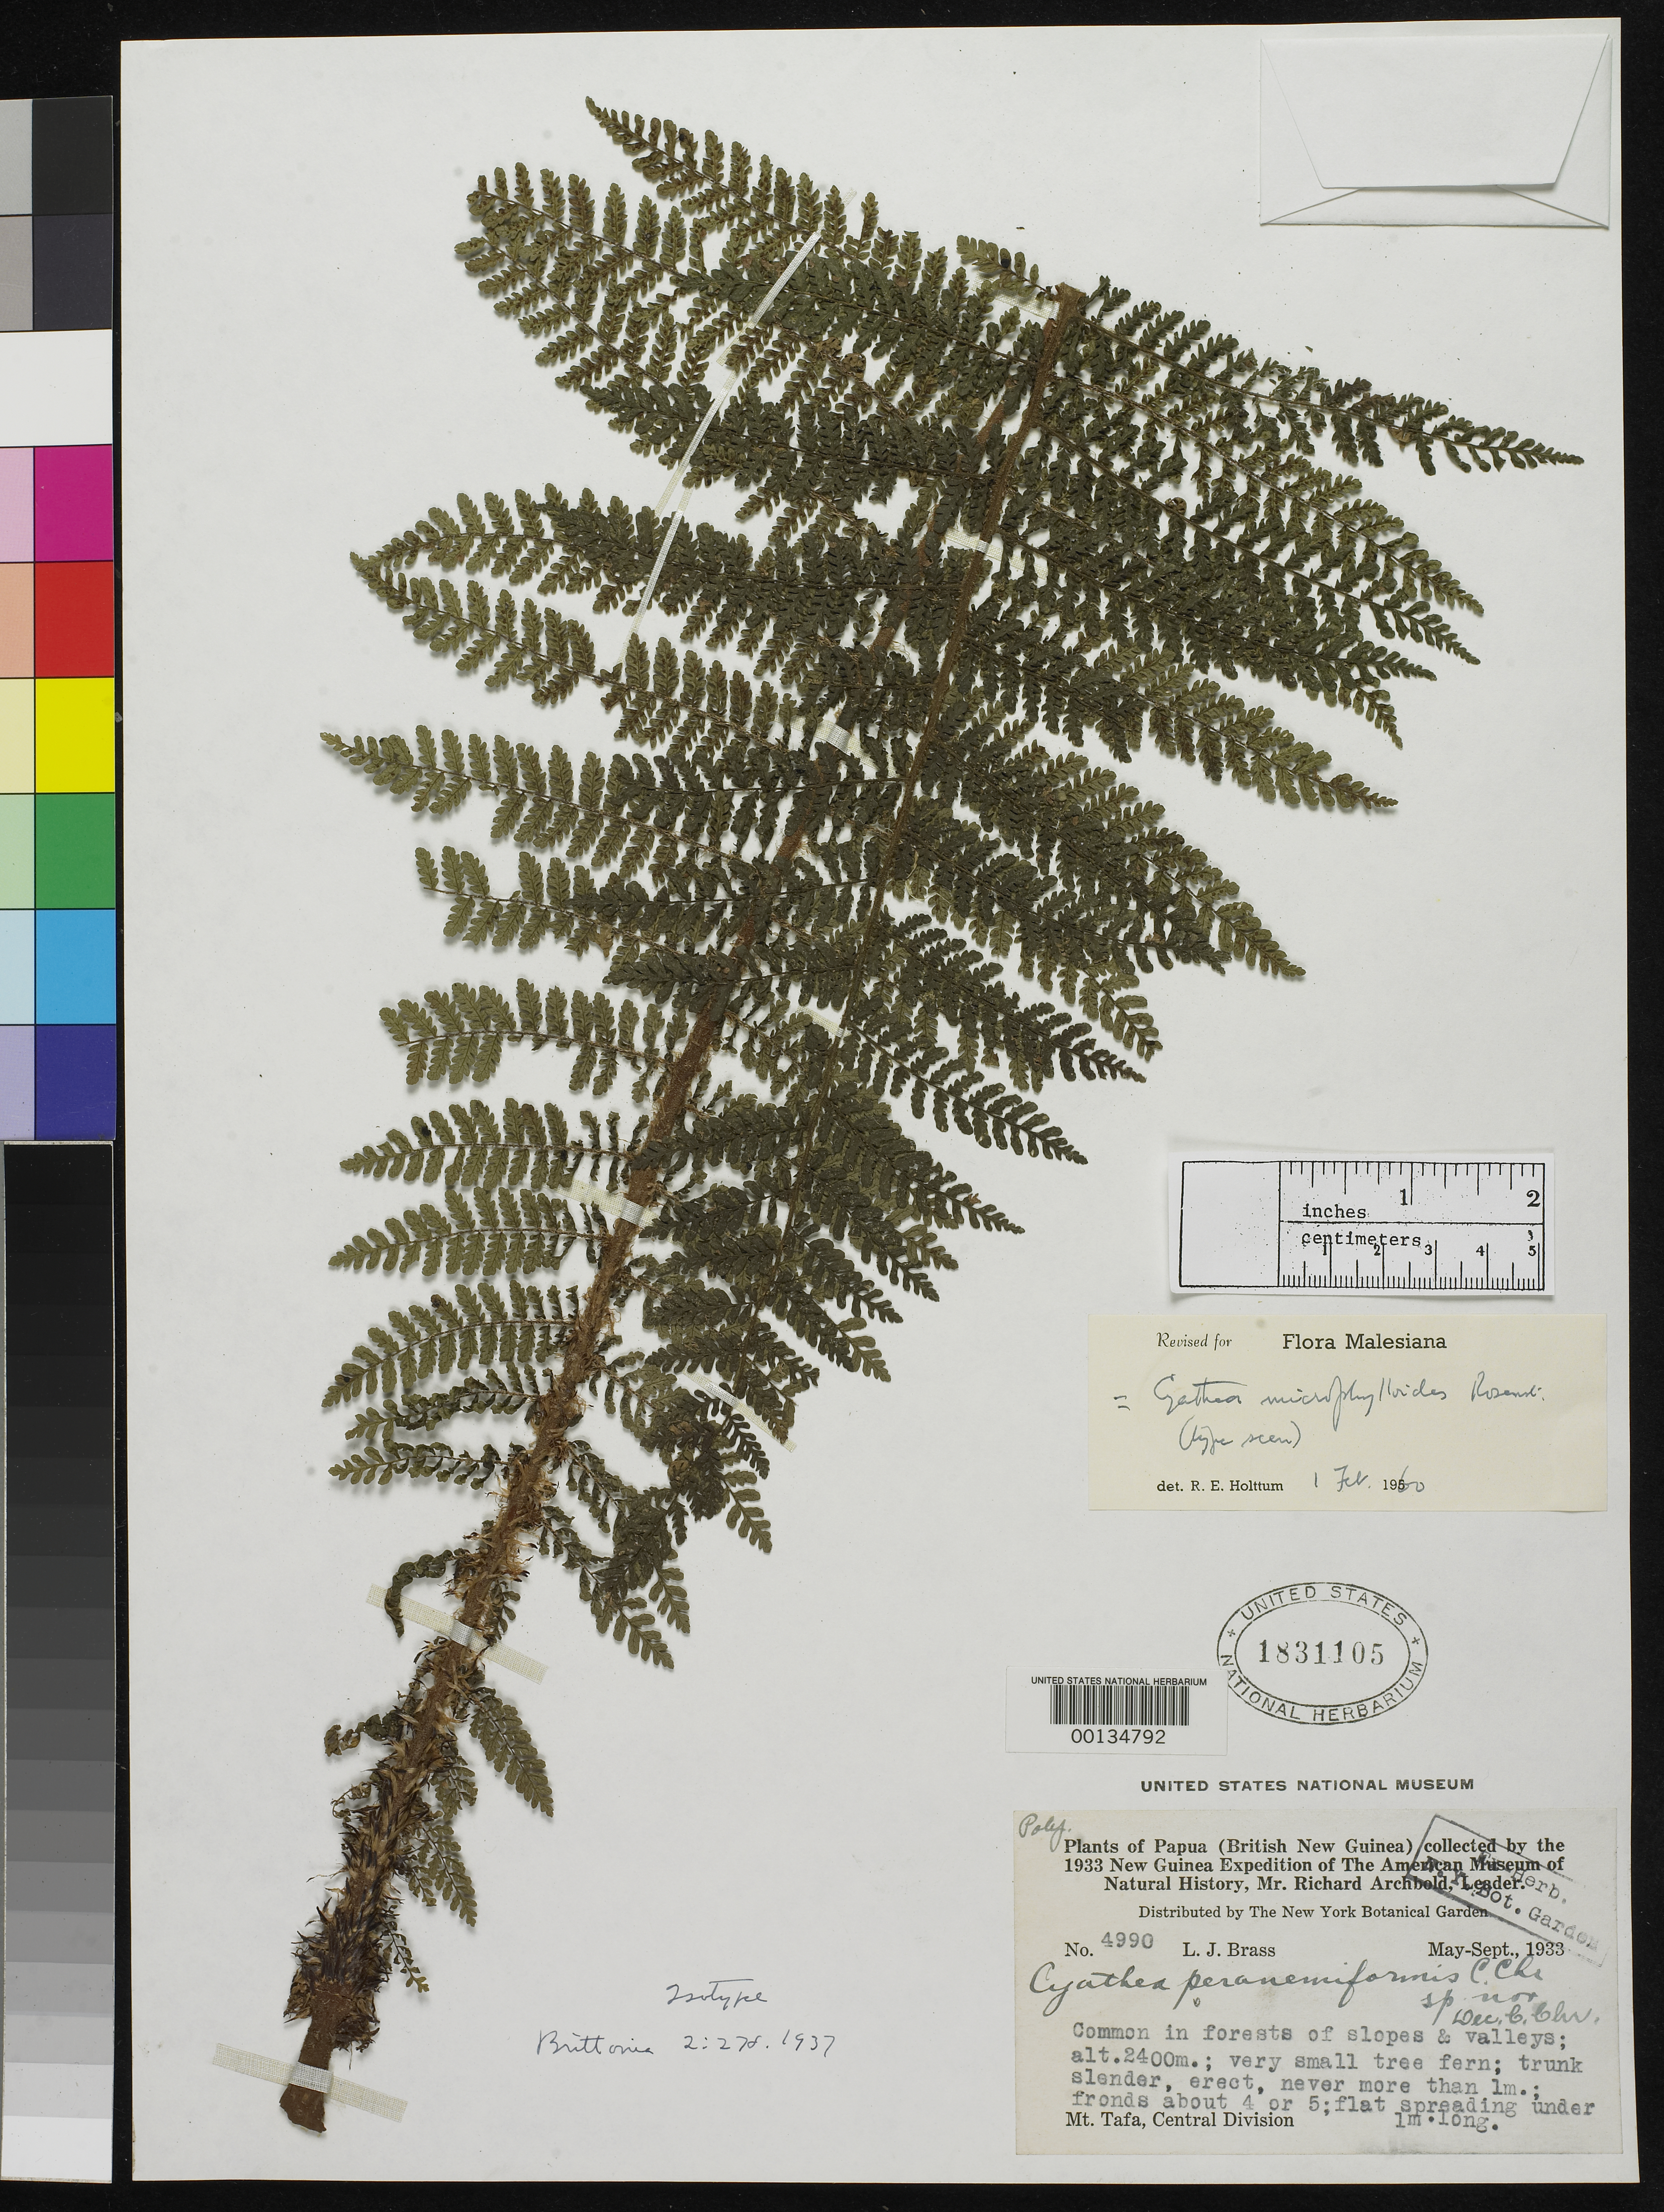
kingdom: Plantae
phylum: Tracheophyta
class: Polypodiopsida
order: Cyatheales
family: Cyatheaceae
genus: Cyathea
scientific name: Cyathea peranemiformis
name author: C. Chr.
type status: Type Collection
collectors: L. J. Brass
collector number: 4990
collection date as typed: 08 Sep 1933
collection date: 1933-09-08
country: Papua New Guinea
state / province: Central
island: New Guinea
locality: Mt. Tafa.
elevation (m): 2400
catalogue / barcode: US 1831105